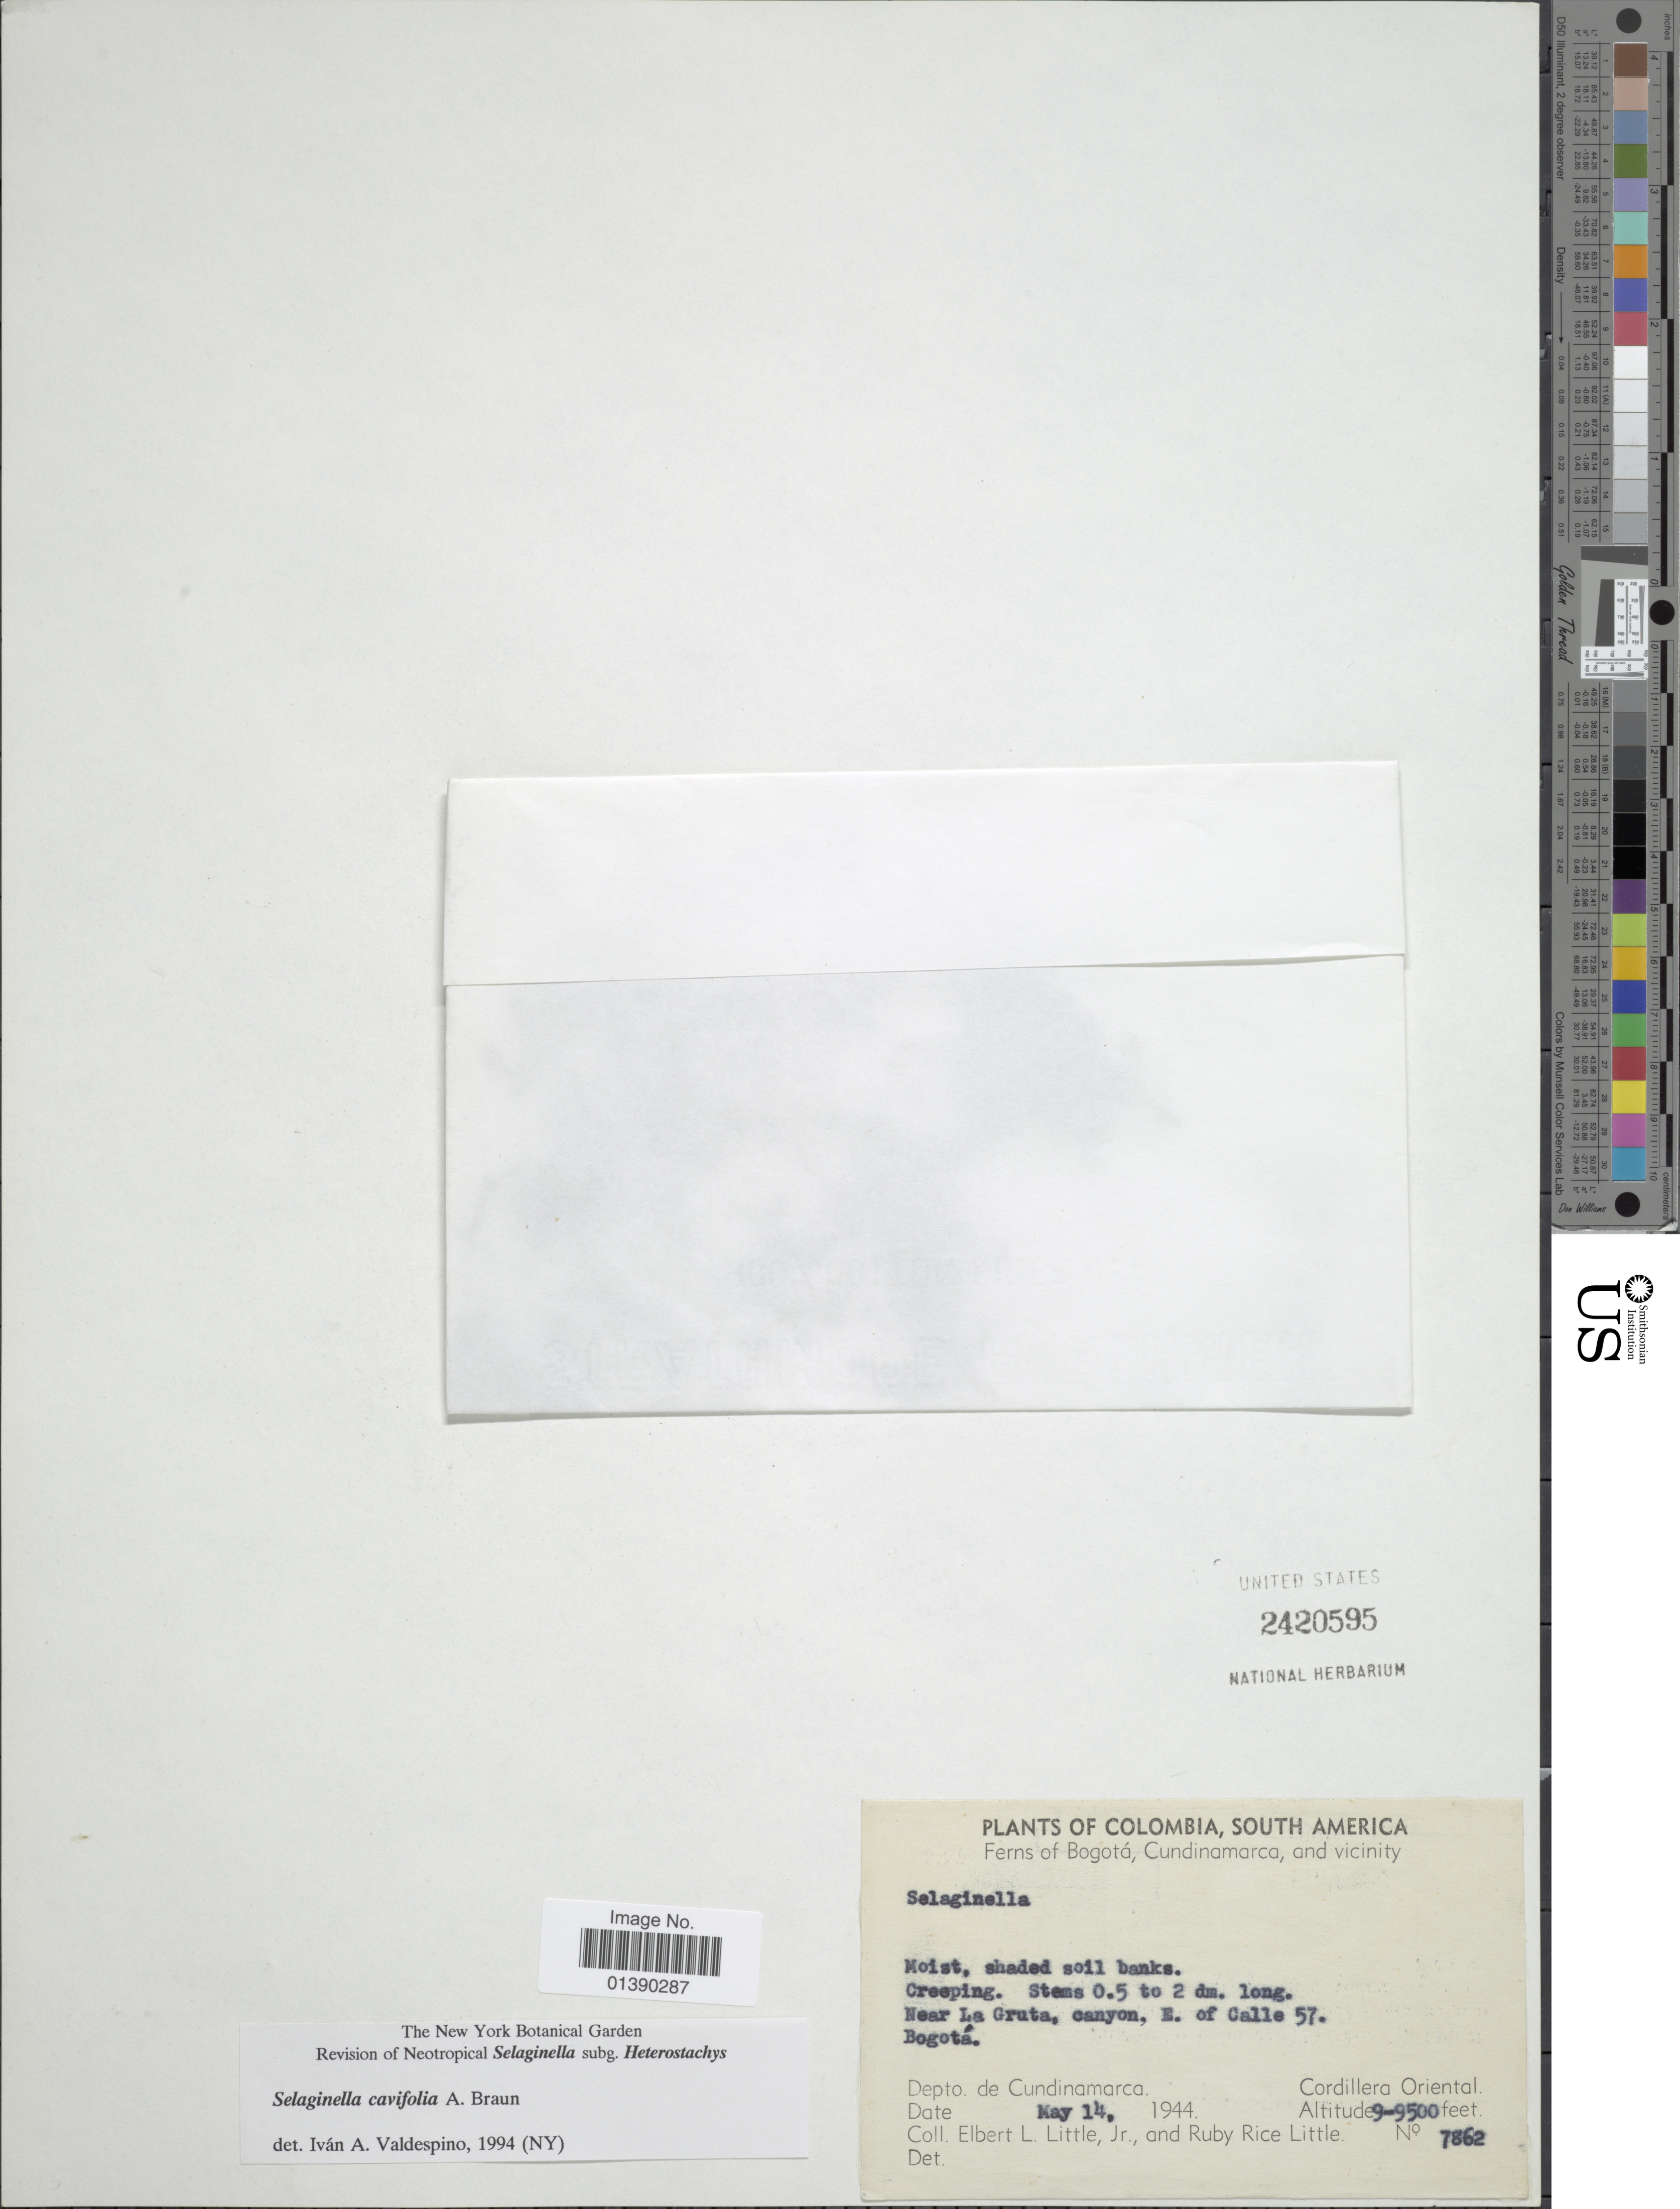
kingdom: Plantae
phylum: Tracheophyta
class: Lycopodiopsida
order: Selaginellales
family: Selaginellaceae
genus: Selaginella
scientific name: Selaginella cavifolia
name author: A. Braun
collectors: E. L. Little & R. R. Little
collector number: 7862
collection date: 1944-05-14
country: Colombia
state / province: Cundinamarca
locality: South America, Near La Gruta, canyon, E of Calle 57. Bogotá. Cordillera Oriental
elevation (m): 2743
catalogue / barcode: US 2420595